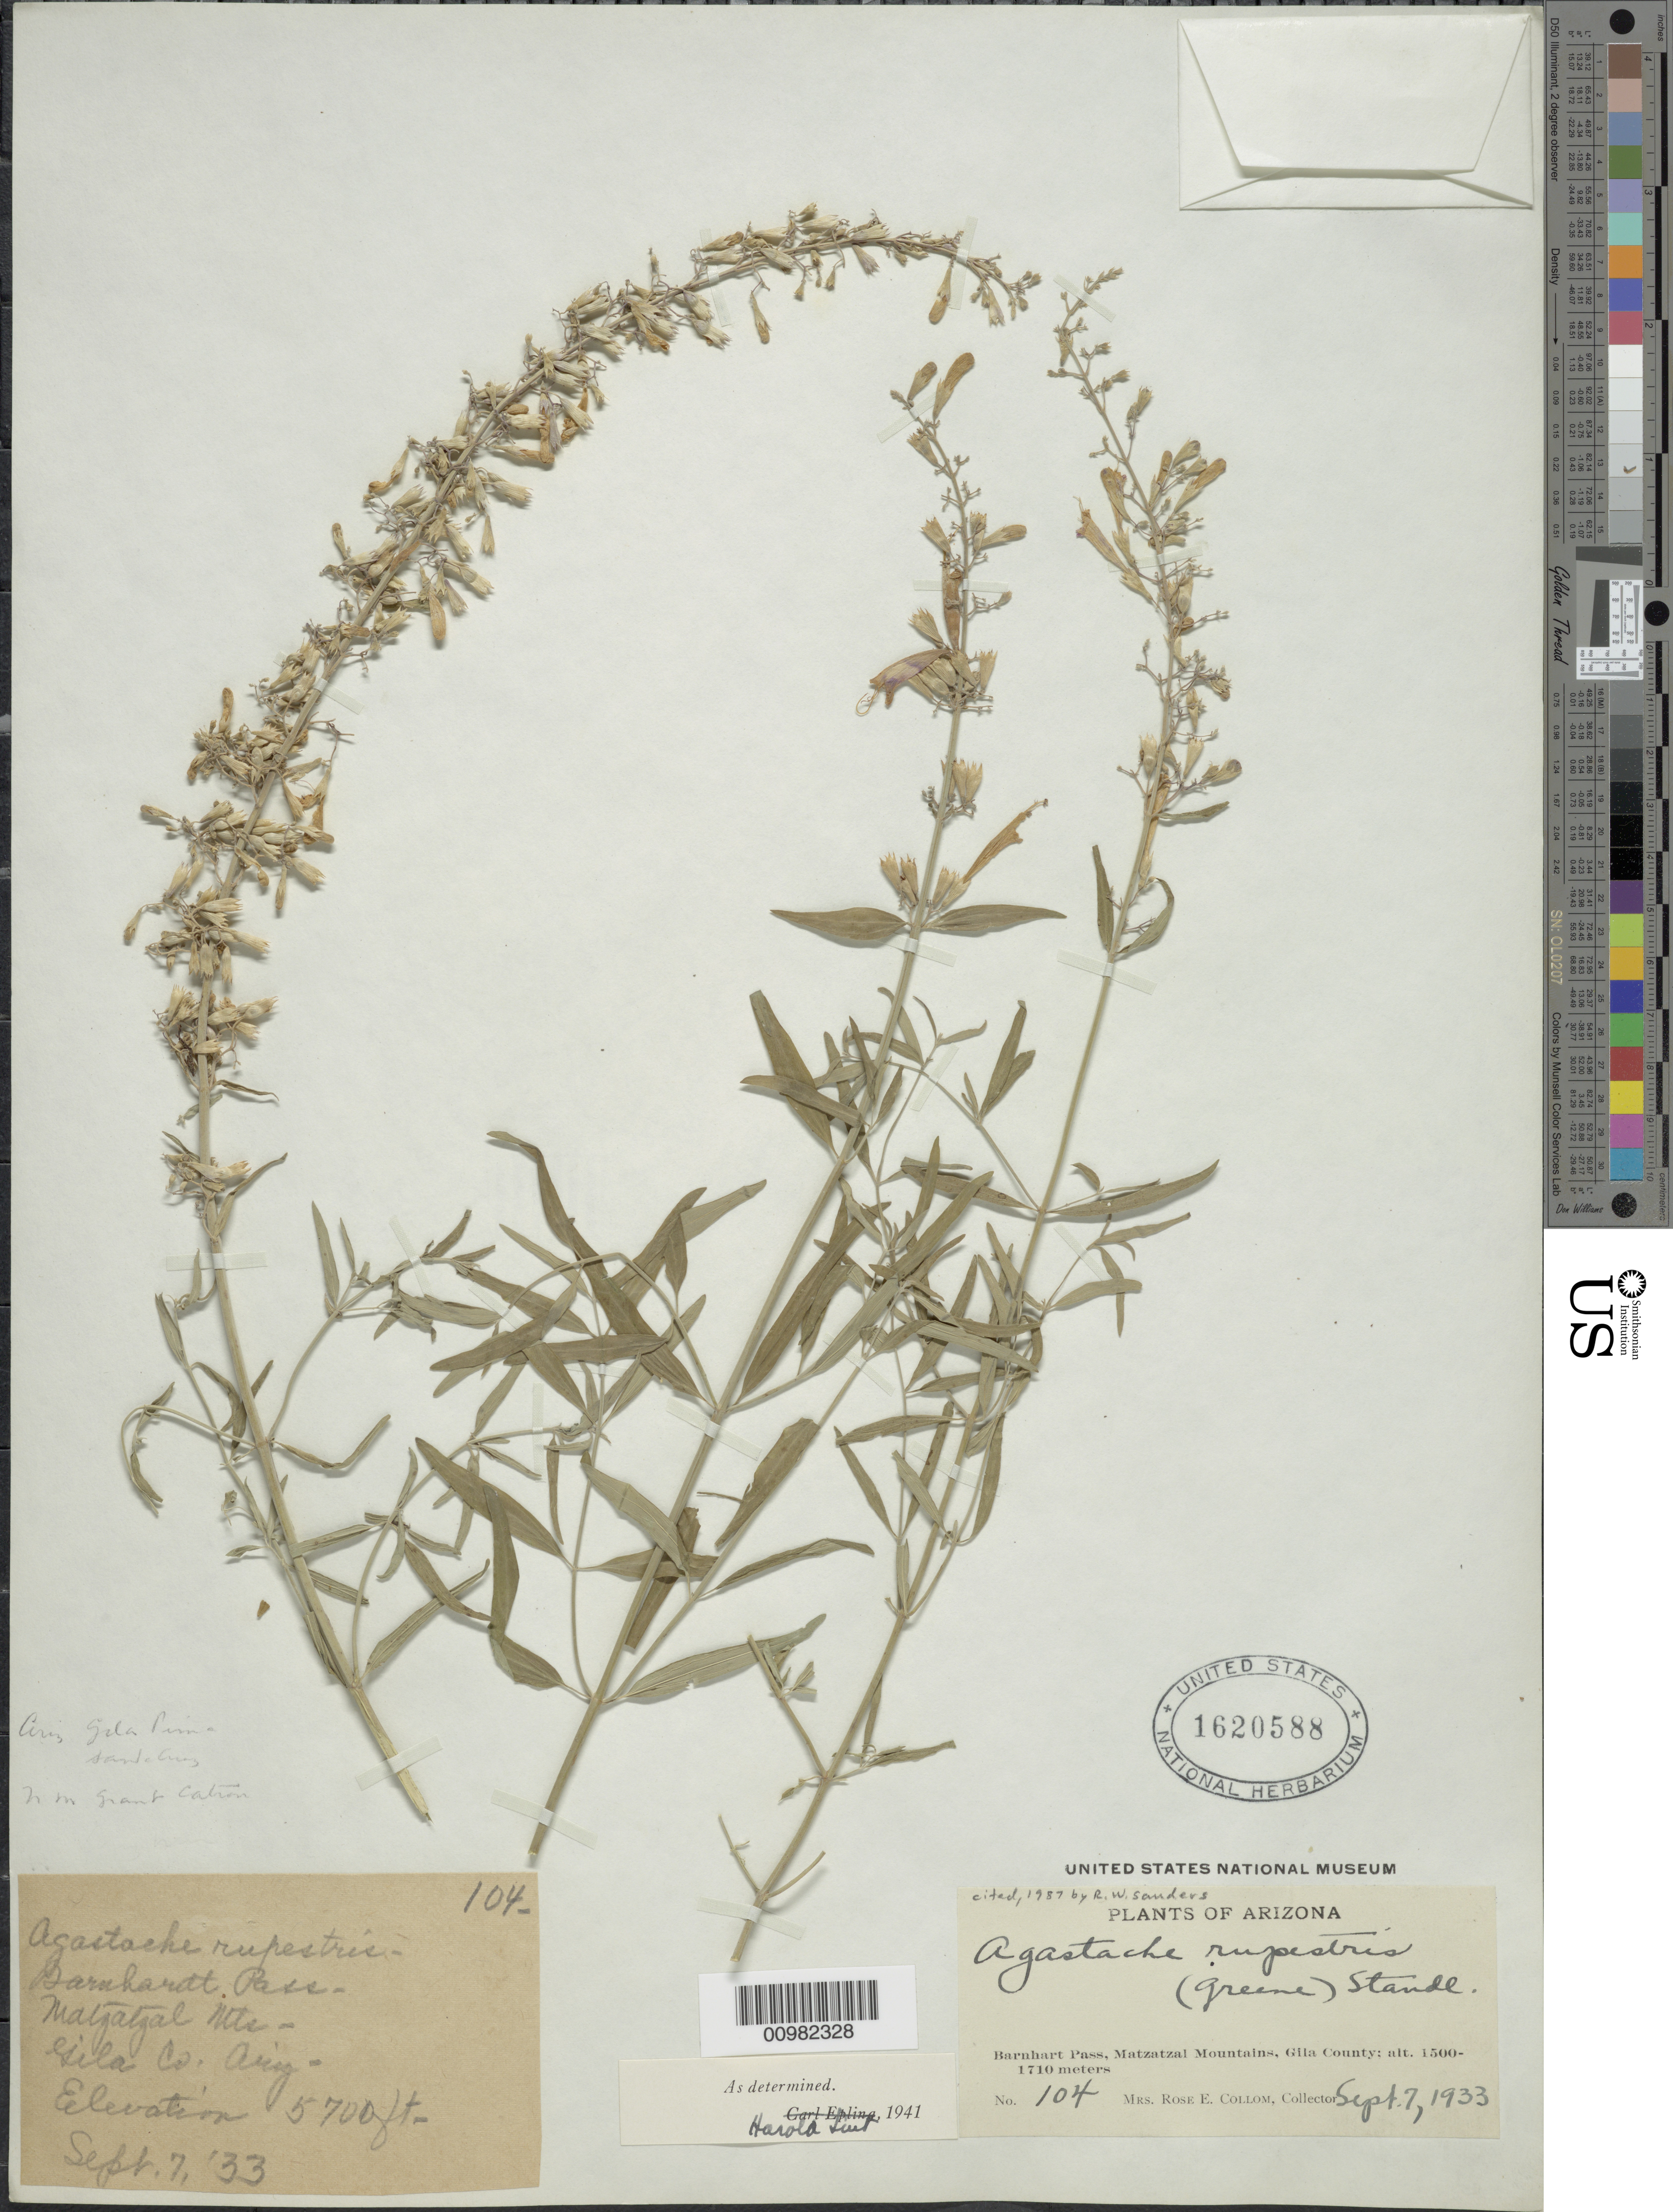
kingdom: Plantae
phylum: Tracheophyta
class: Magnoliopsida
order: Lamiales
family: Lamiaceae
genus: Agastache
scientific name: Agastache rupestris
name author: (Greene) Standl.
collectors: R. E. Collom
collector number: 104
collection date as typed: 07 Sep 1933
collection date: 1933-09-07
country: United States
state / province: Arizona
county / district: Gila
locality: Matzal Mts.; Barnhart Pass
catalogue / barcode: US 1620588